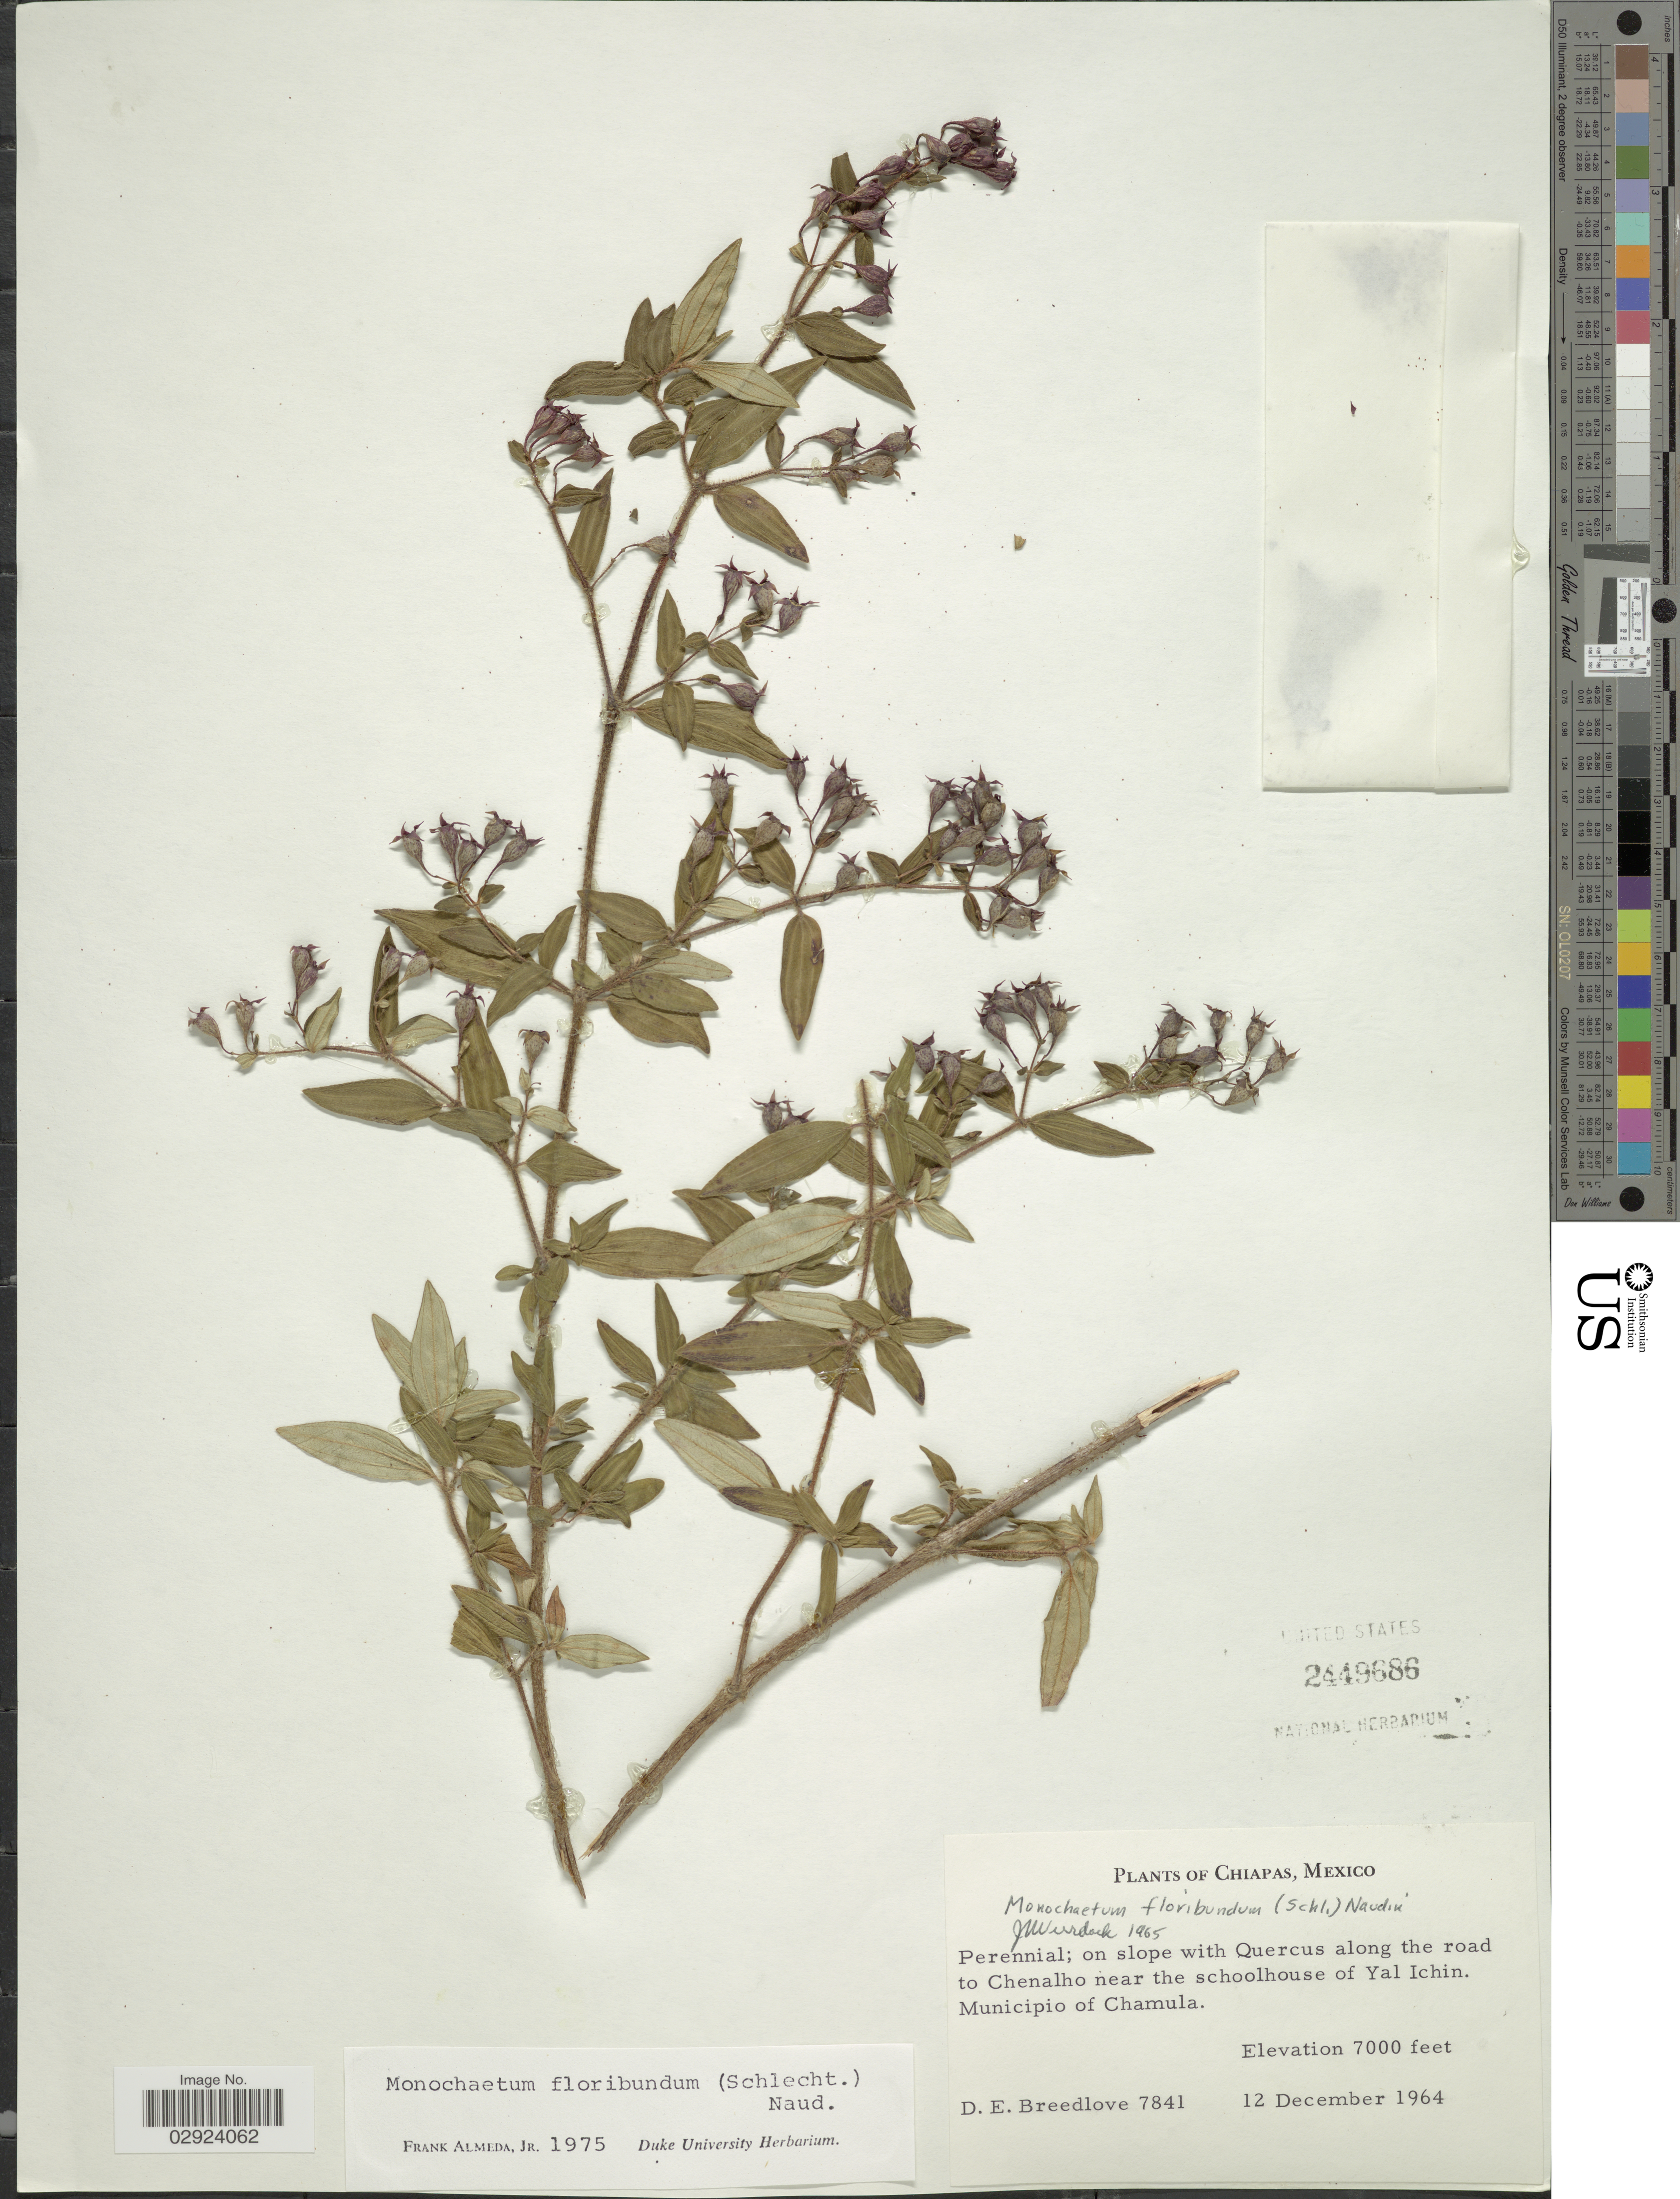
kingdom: Plantae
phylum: Tracheophyta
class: Magnoliopsida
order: Myrtales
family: Melastomataceae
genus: Monochaetum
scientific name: Monochaetum floribundum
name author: (Schltdl.) Naudin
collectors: D. E. Breedlove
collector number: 7841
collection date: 1964-12-12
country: Mexico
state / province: Chiapas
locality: Perennial; on slope along the road to Chenalho near the schoolhouse of Yal Ichin. Municipio of Chamula.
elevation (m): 2134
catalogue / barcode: US 2449686